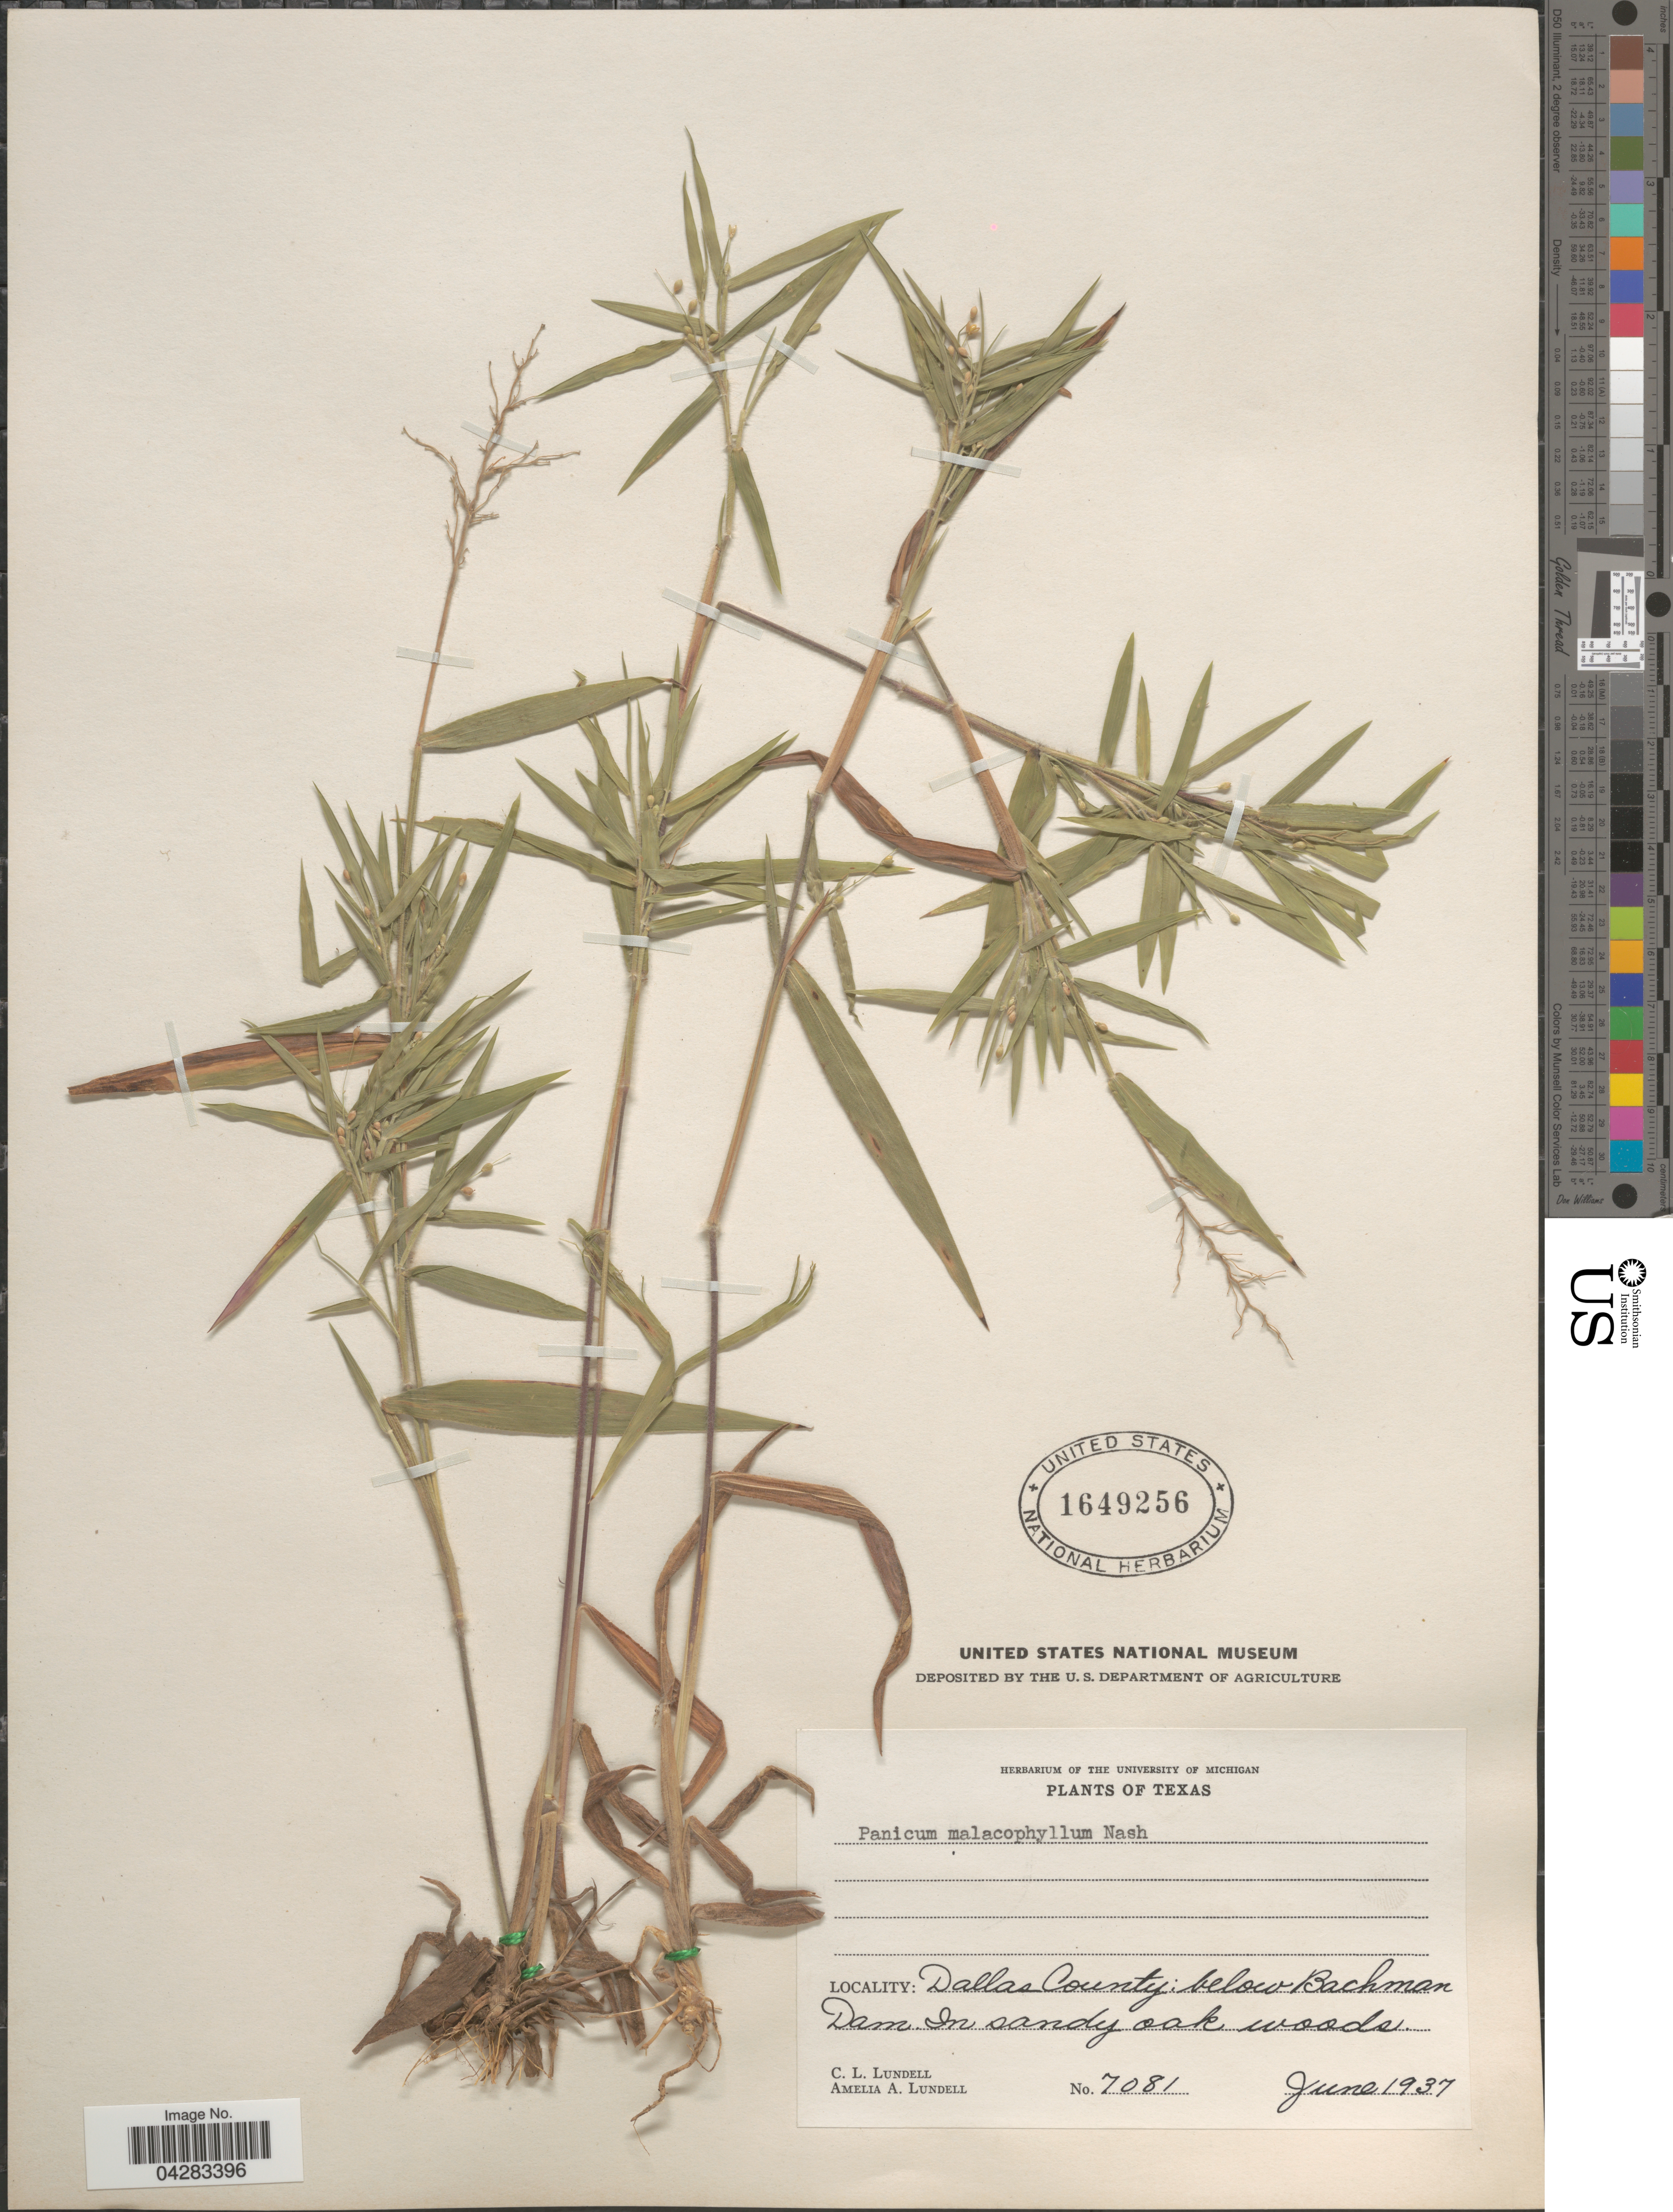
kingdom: Plantae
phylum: Tracheophyta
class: Liliopsida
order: Poales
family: Poaceae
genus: Dichanthelium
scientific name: Dichanthelium malacophyllum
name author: (Nash) Gould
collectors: C. L. Lundell & A. A. Lundell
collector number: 7081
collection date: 1937-06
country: United States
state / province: Texas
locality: Dallas County: below Bachman Dam.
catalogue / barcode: US 1649256